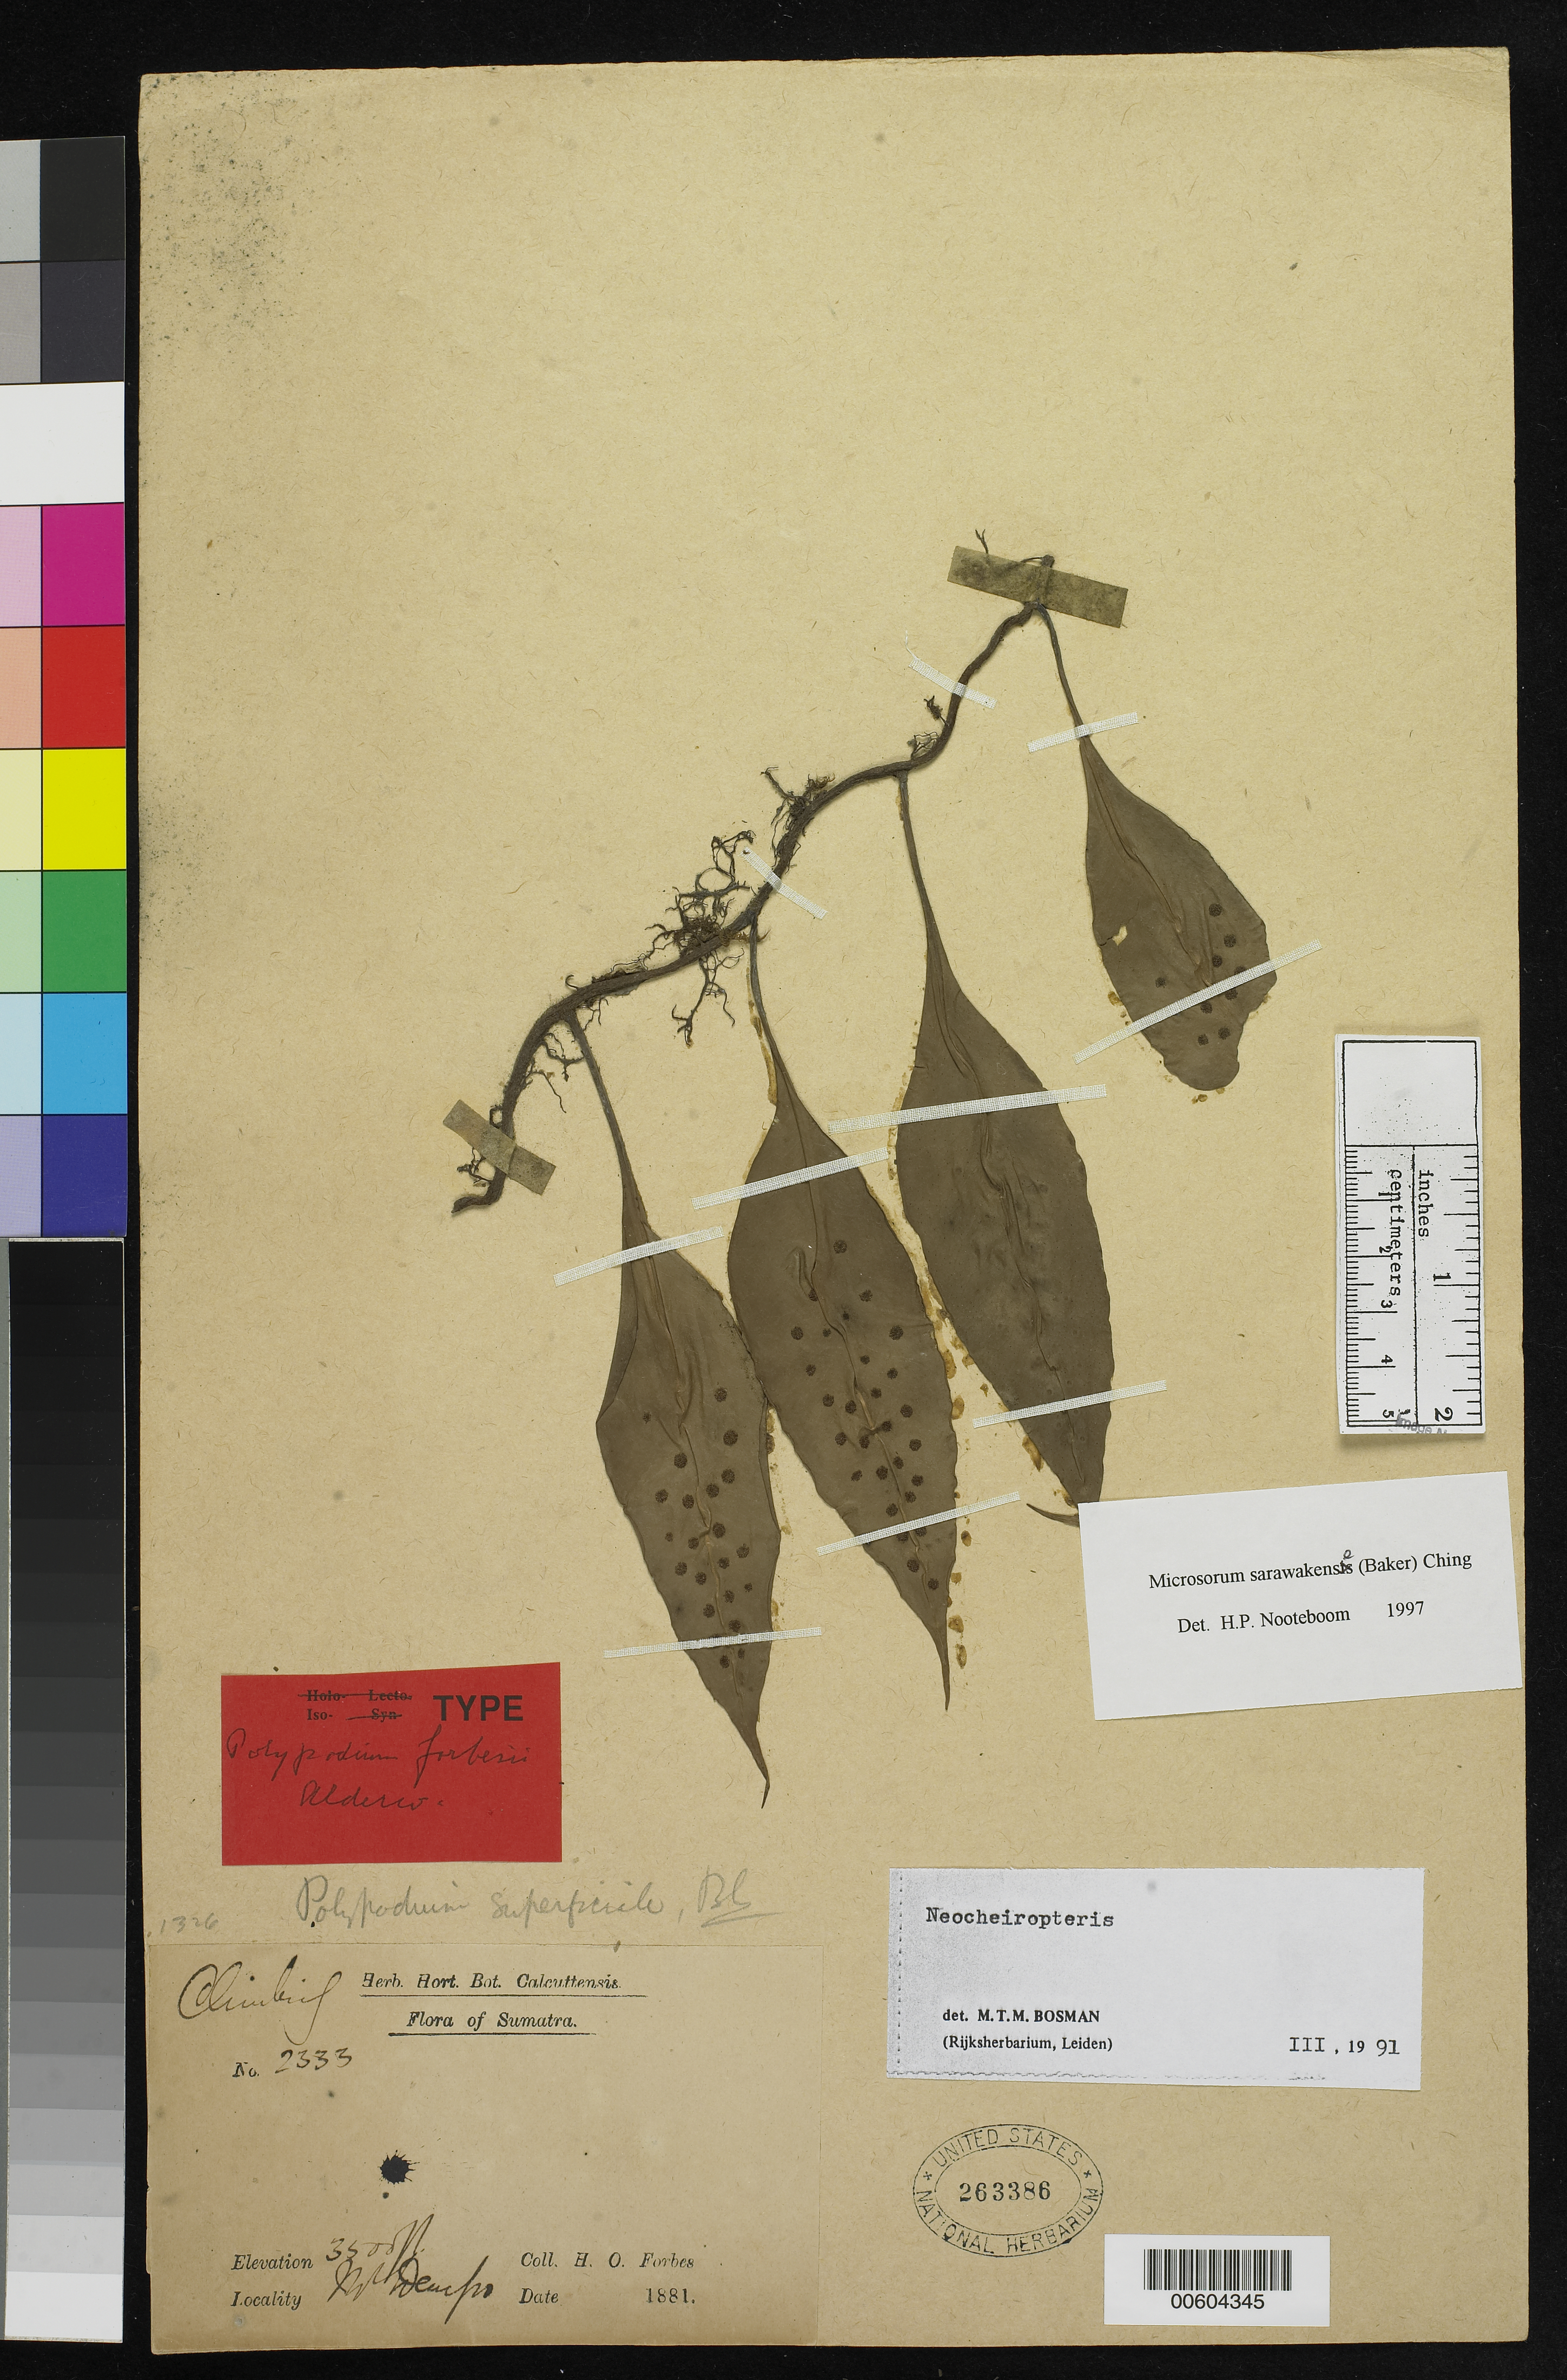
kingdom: Plantae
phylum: Tracheophyta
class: Polypodiopsida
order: Polypodiales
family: Polypodiaceae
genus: Polypodium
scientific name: Polypodium forbesii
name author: Alderw.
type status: Isotype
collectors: H. O. Forbes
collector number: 2333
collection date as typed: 1881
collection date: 1881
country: Indonesia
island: Sumatra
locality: Dempo.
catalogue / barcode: US 263386